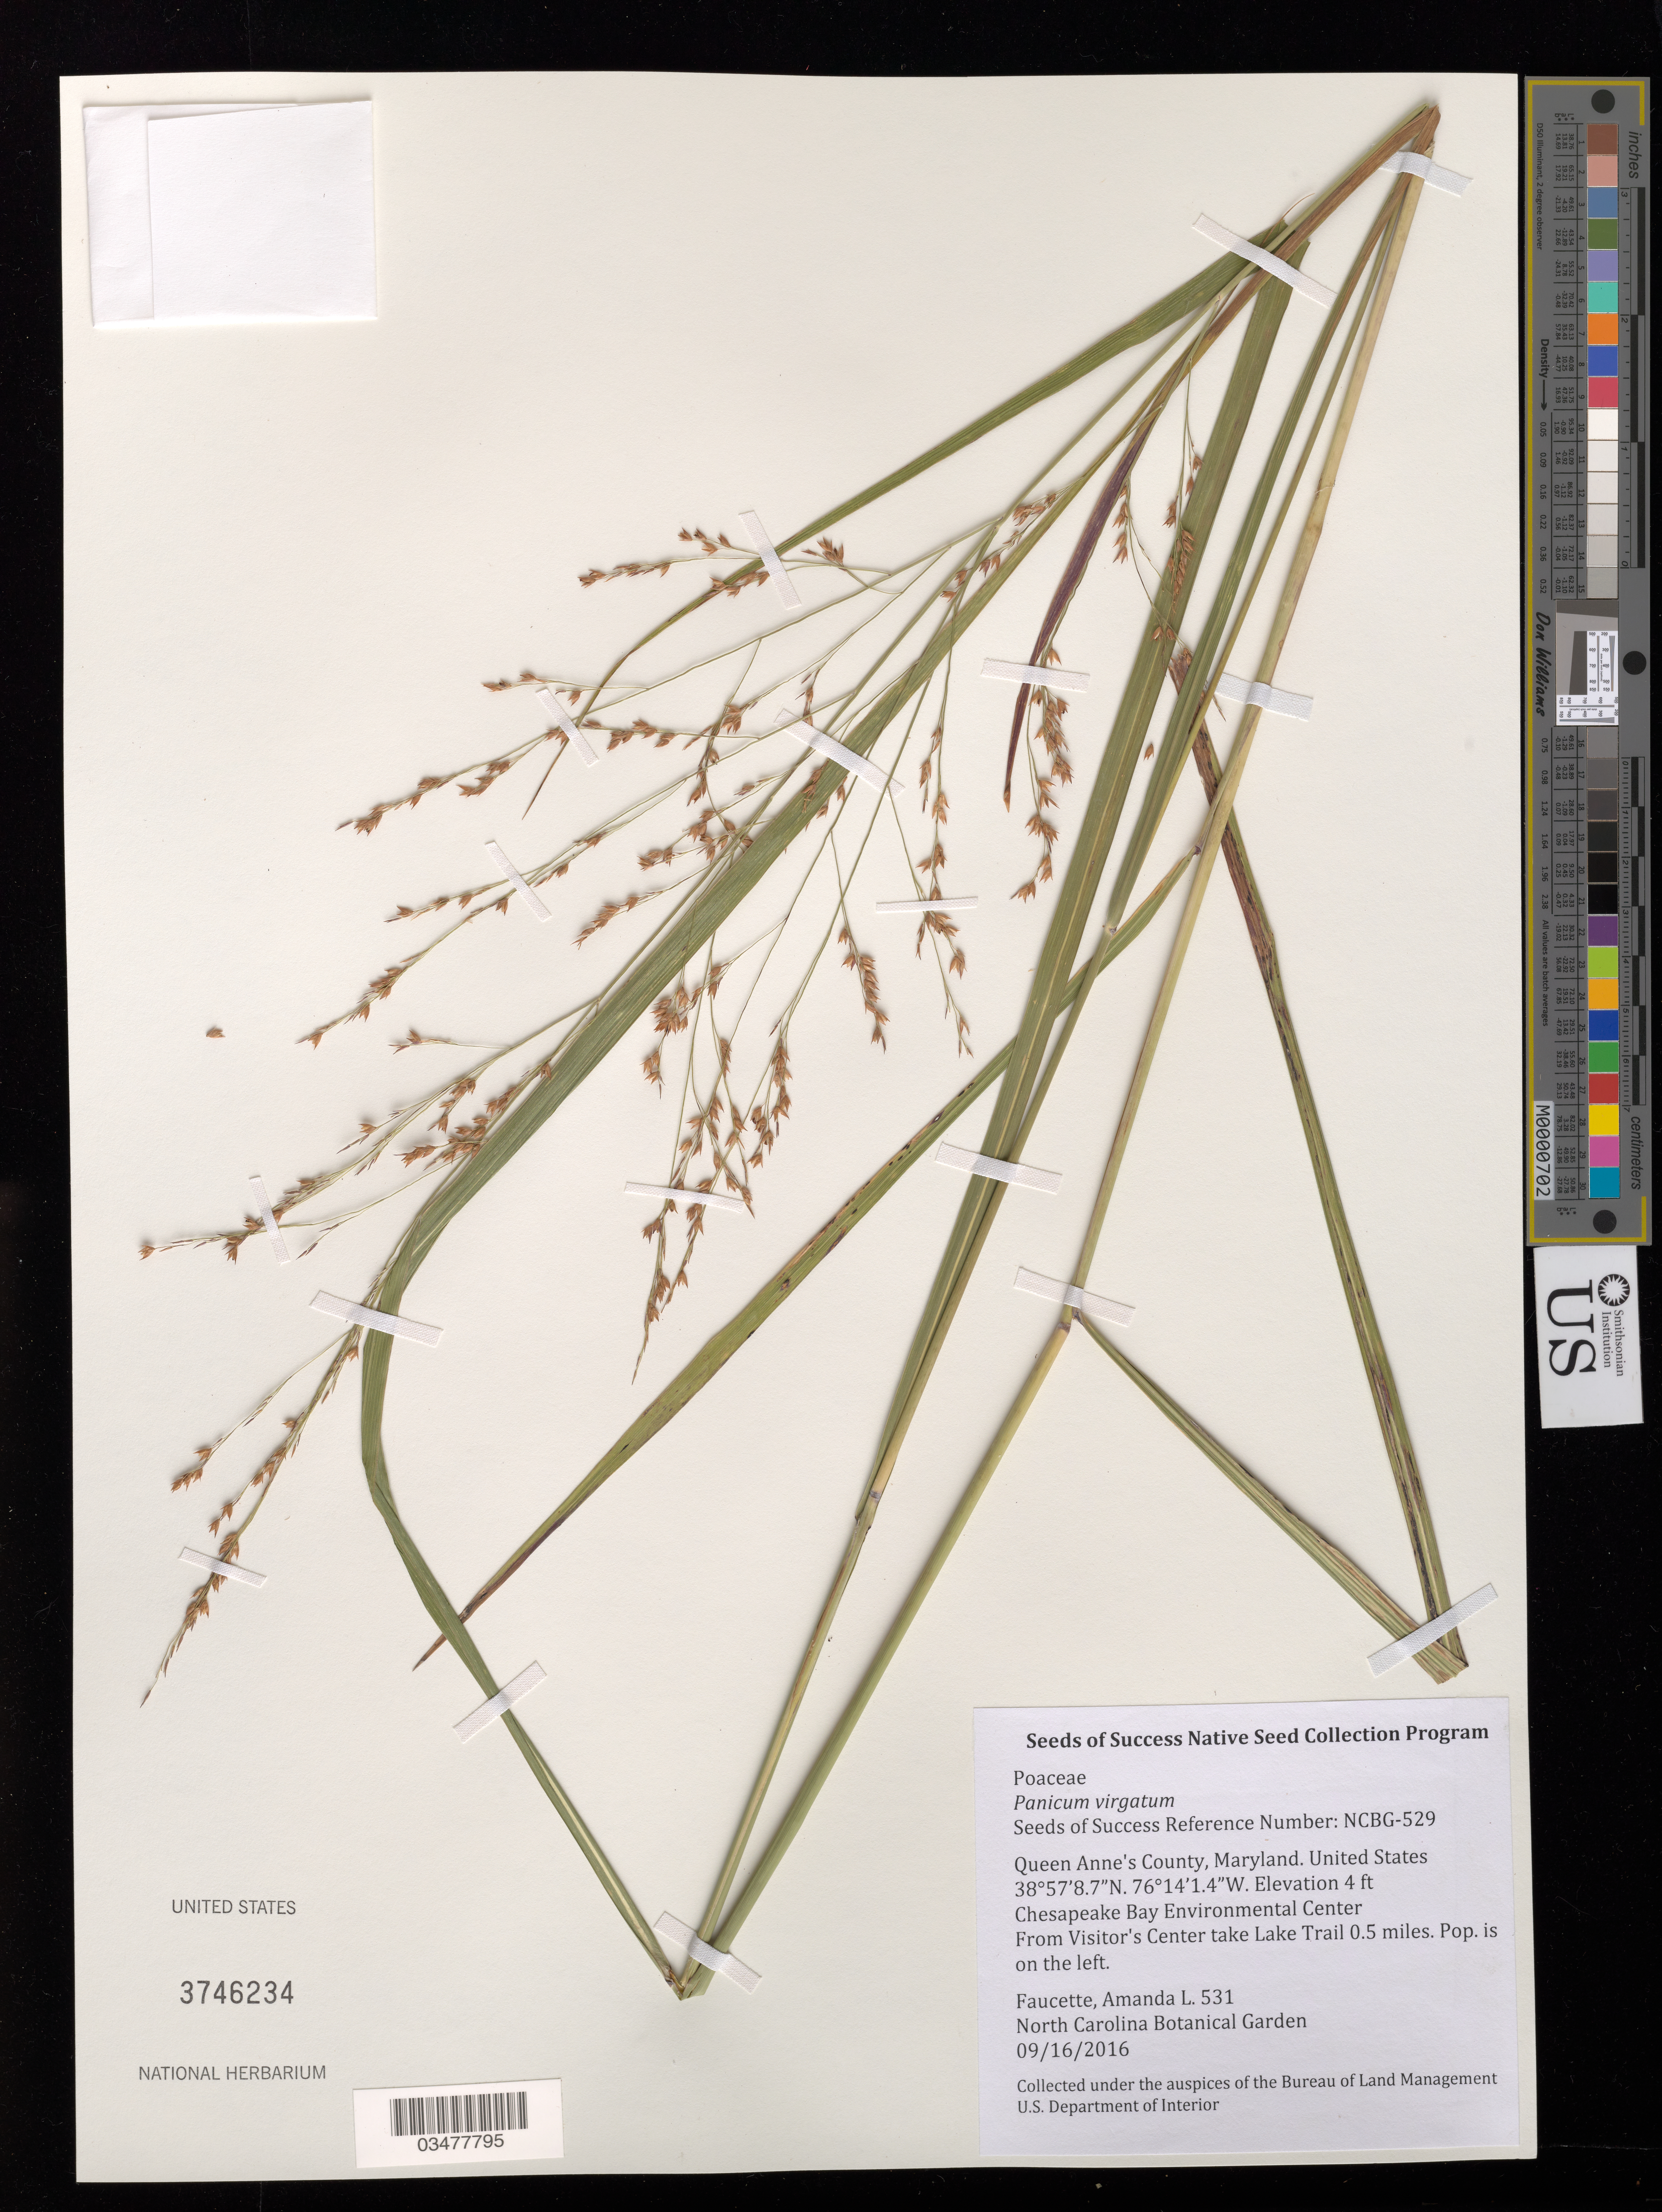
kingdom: Plantae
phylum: Tracheophyta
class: Liliopsida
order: Poales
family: Poaceae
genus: Panicum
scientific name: Panicum virgatum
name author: L.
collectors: A. Faucette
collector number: NCBG-529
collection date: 2016-09-16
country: United States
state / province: Maryland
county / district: Queen Anne's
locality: Chesapeake Bay Environmental Center, Lake Trail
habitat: Brackish meadow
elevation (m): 1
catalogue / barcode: US 3746234